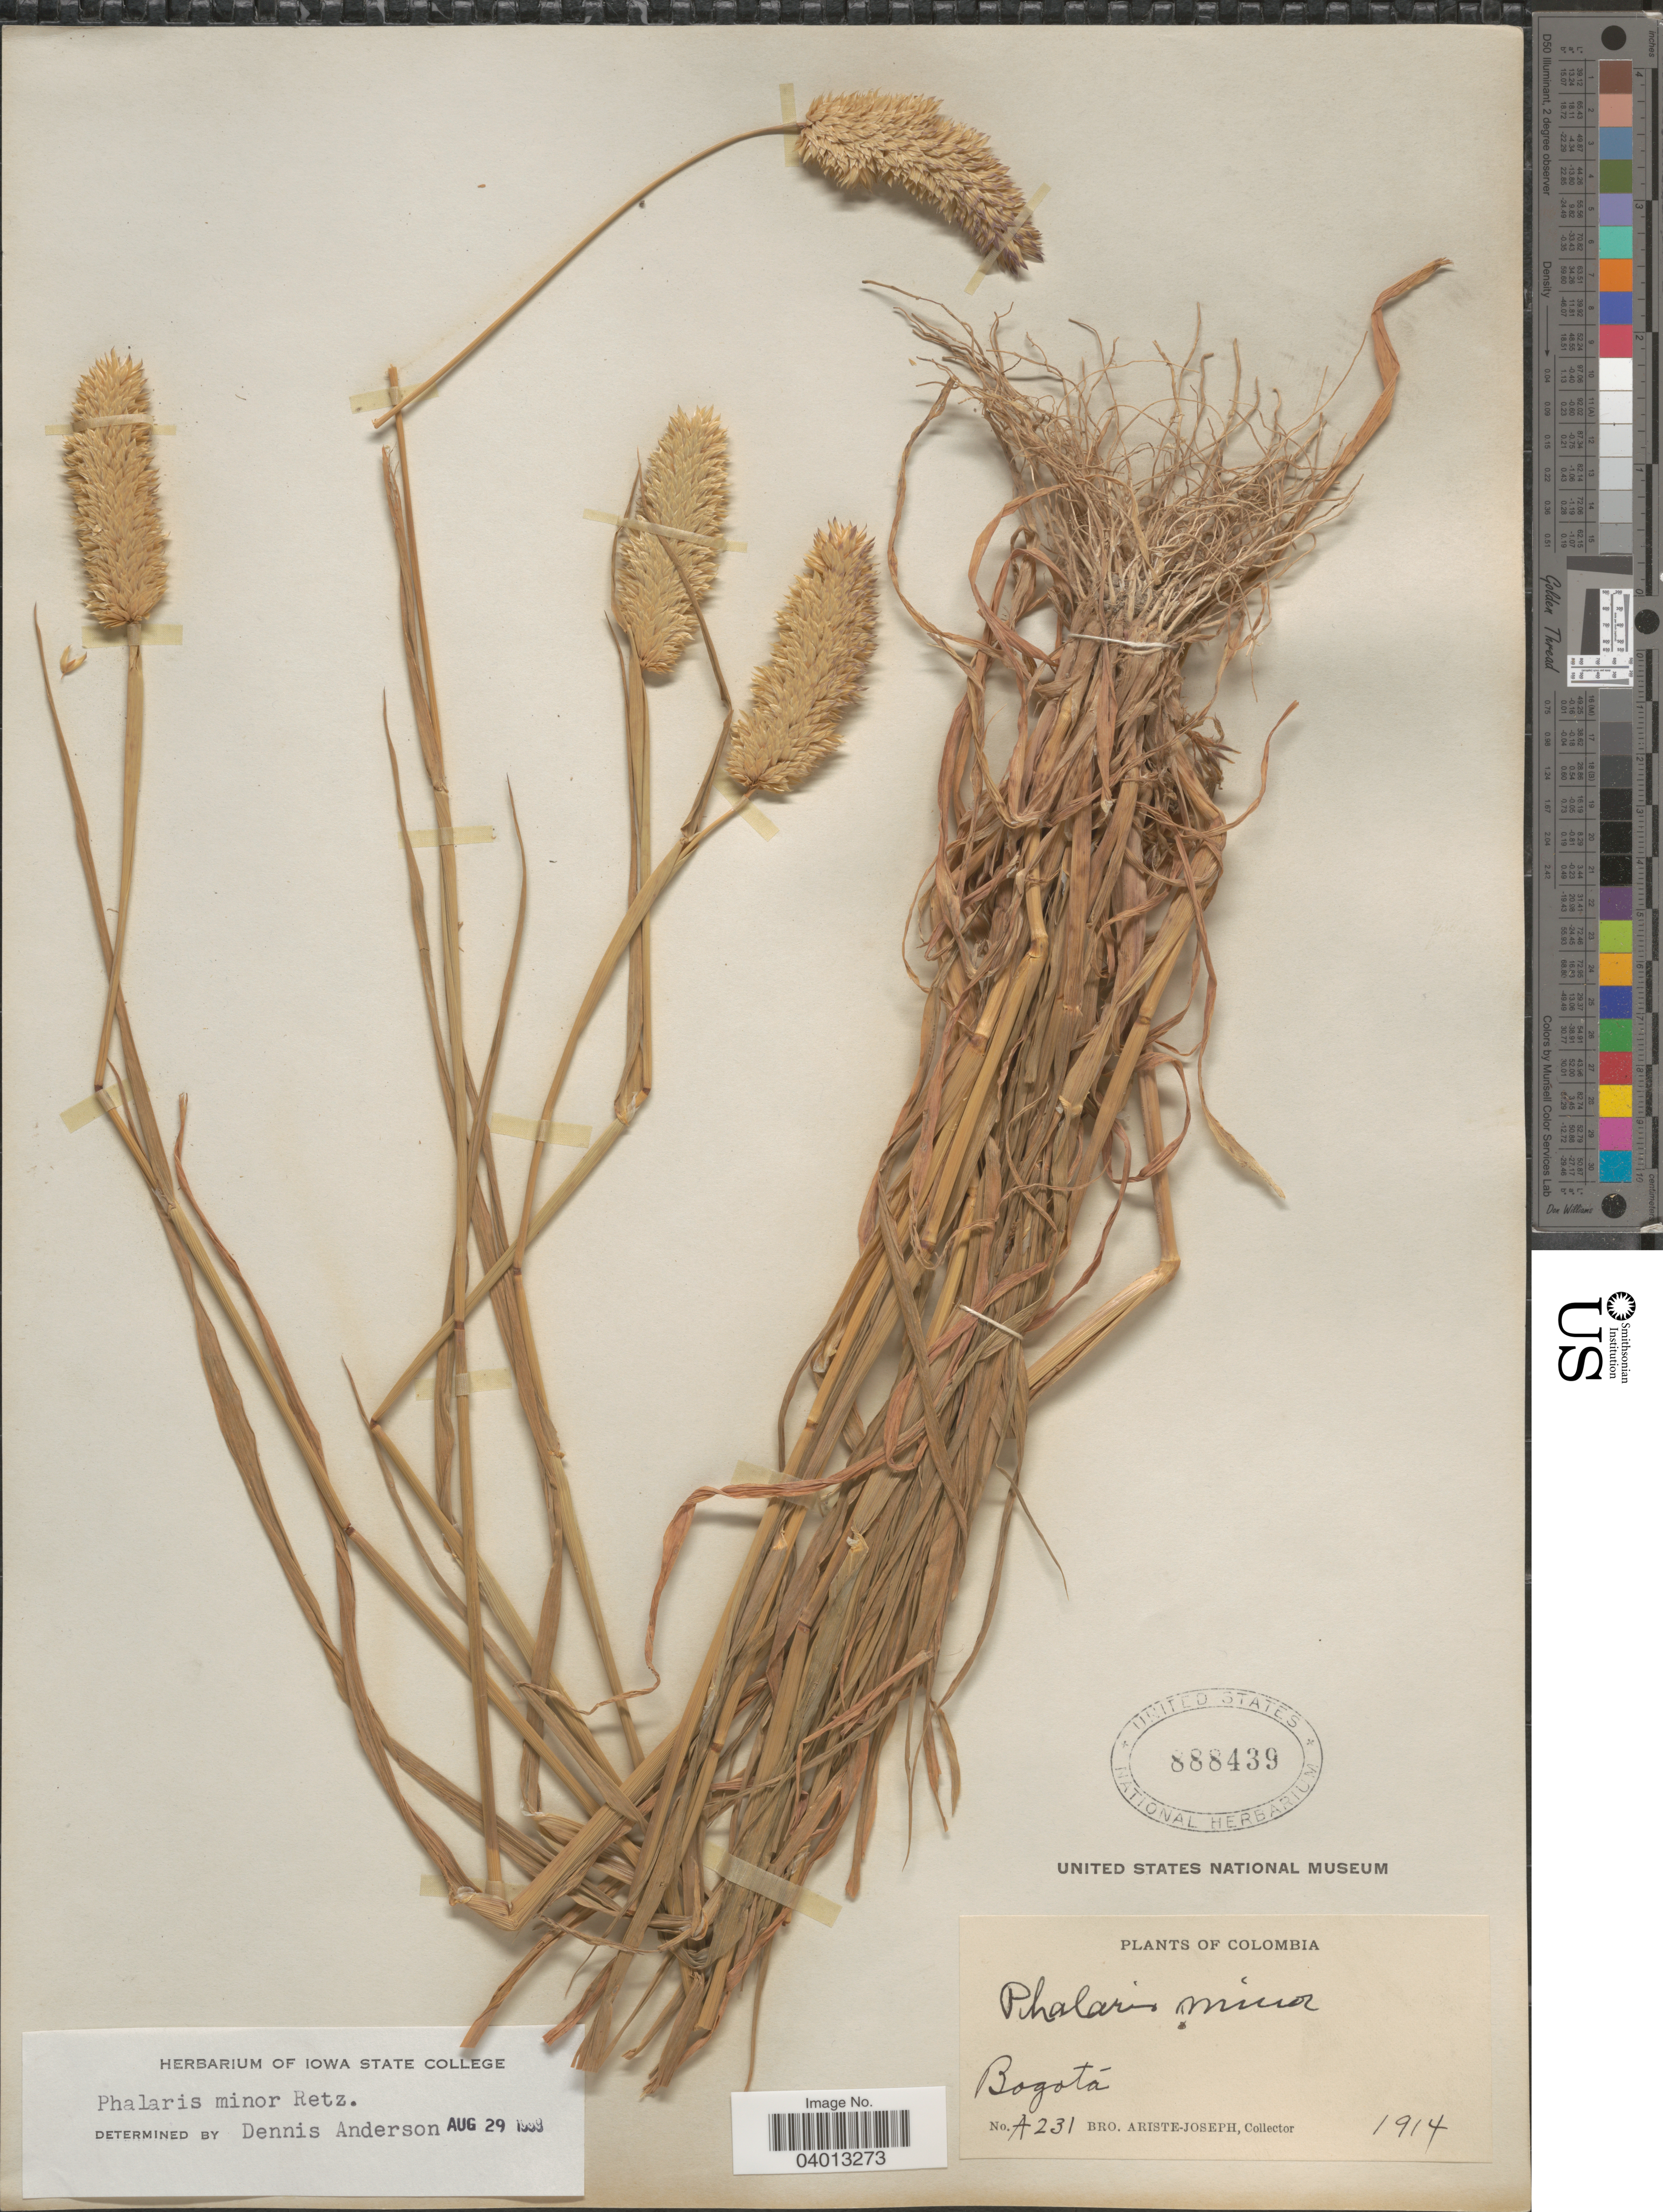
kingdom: Plantae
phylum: Tracheophyta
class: Liliopsida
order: Poales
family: Poaceae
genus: Phalaris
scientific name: Phalaris minor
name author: Retz.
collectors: Bro. Ariste-Joseph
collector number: A231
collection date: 1914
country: Colombia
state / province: Bogota D.C.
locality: Bogotá.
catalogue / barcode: US 888439